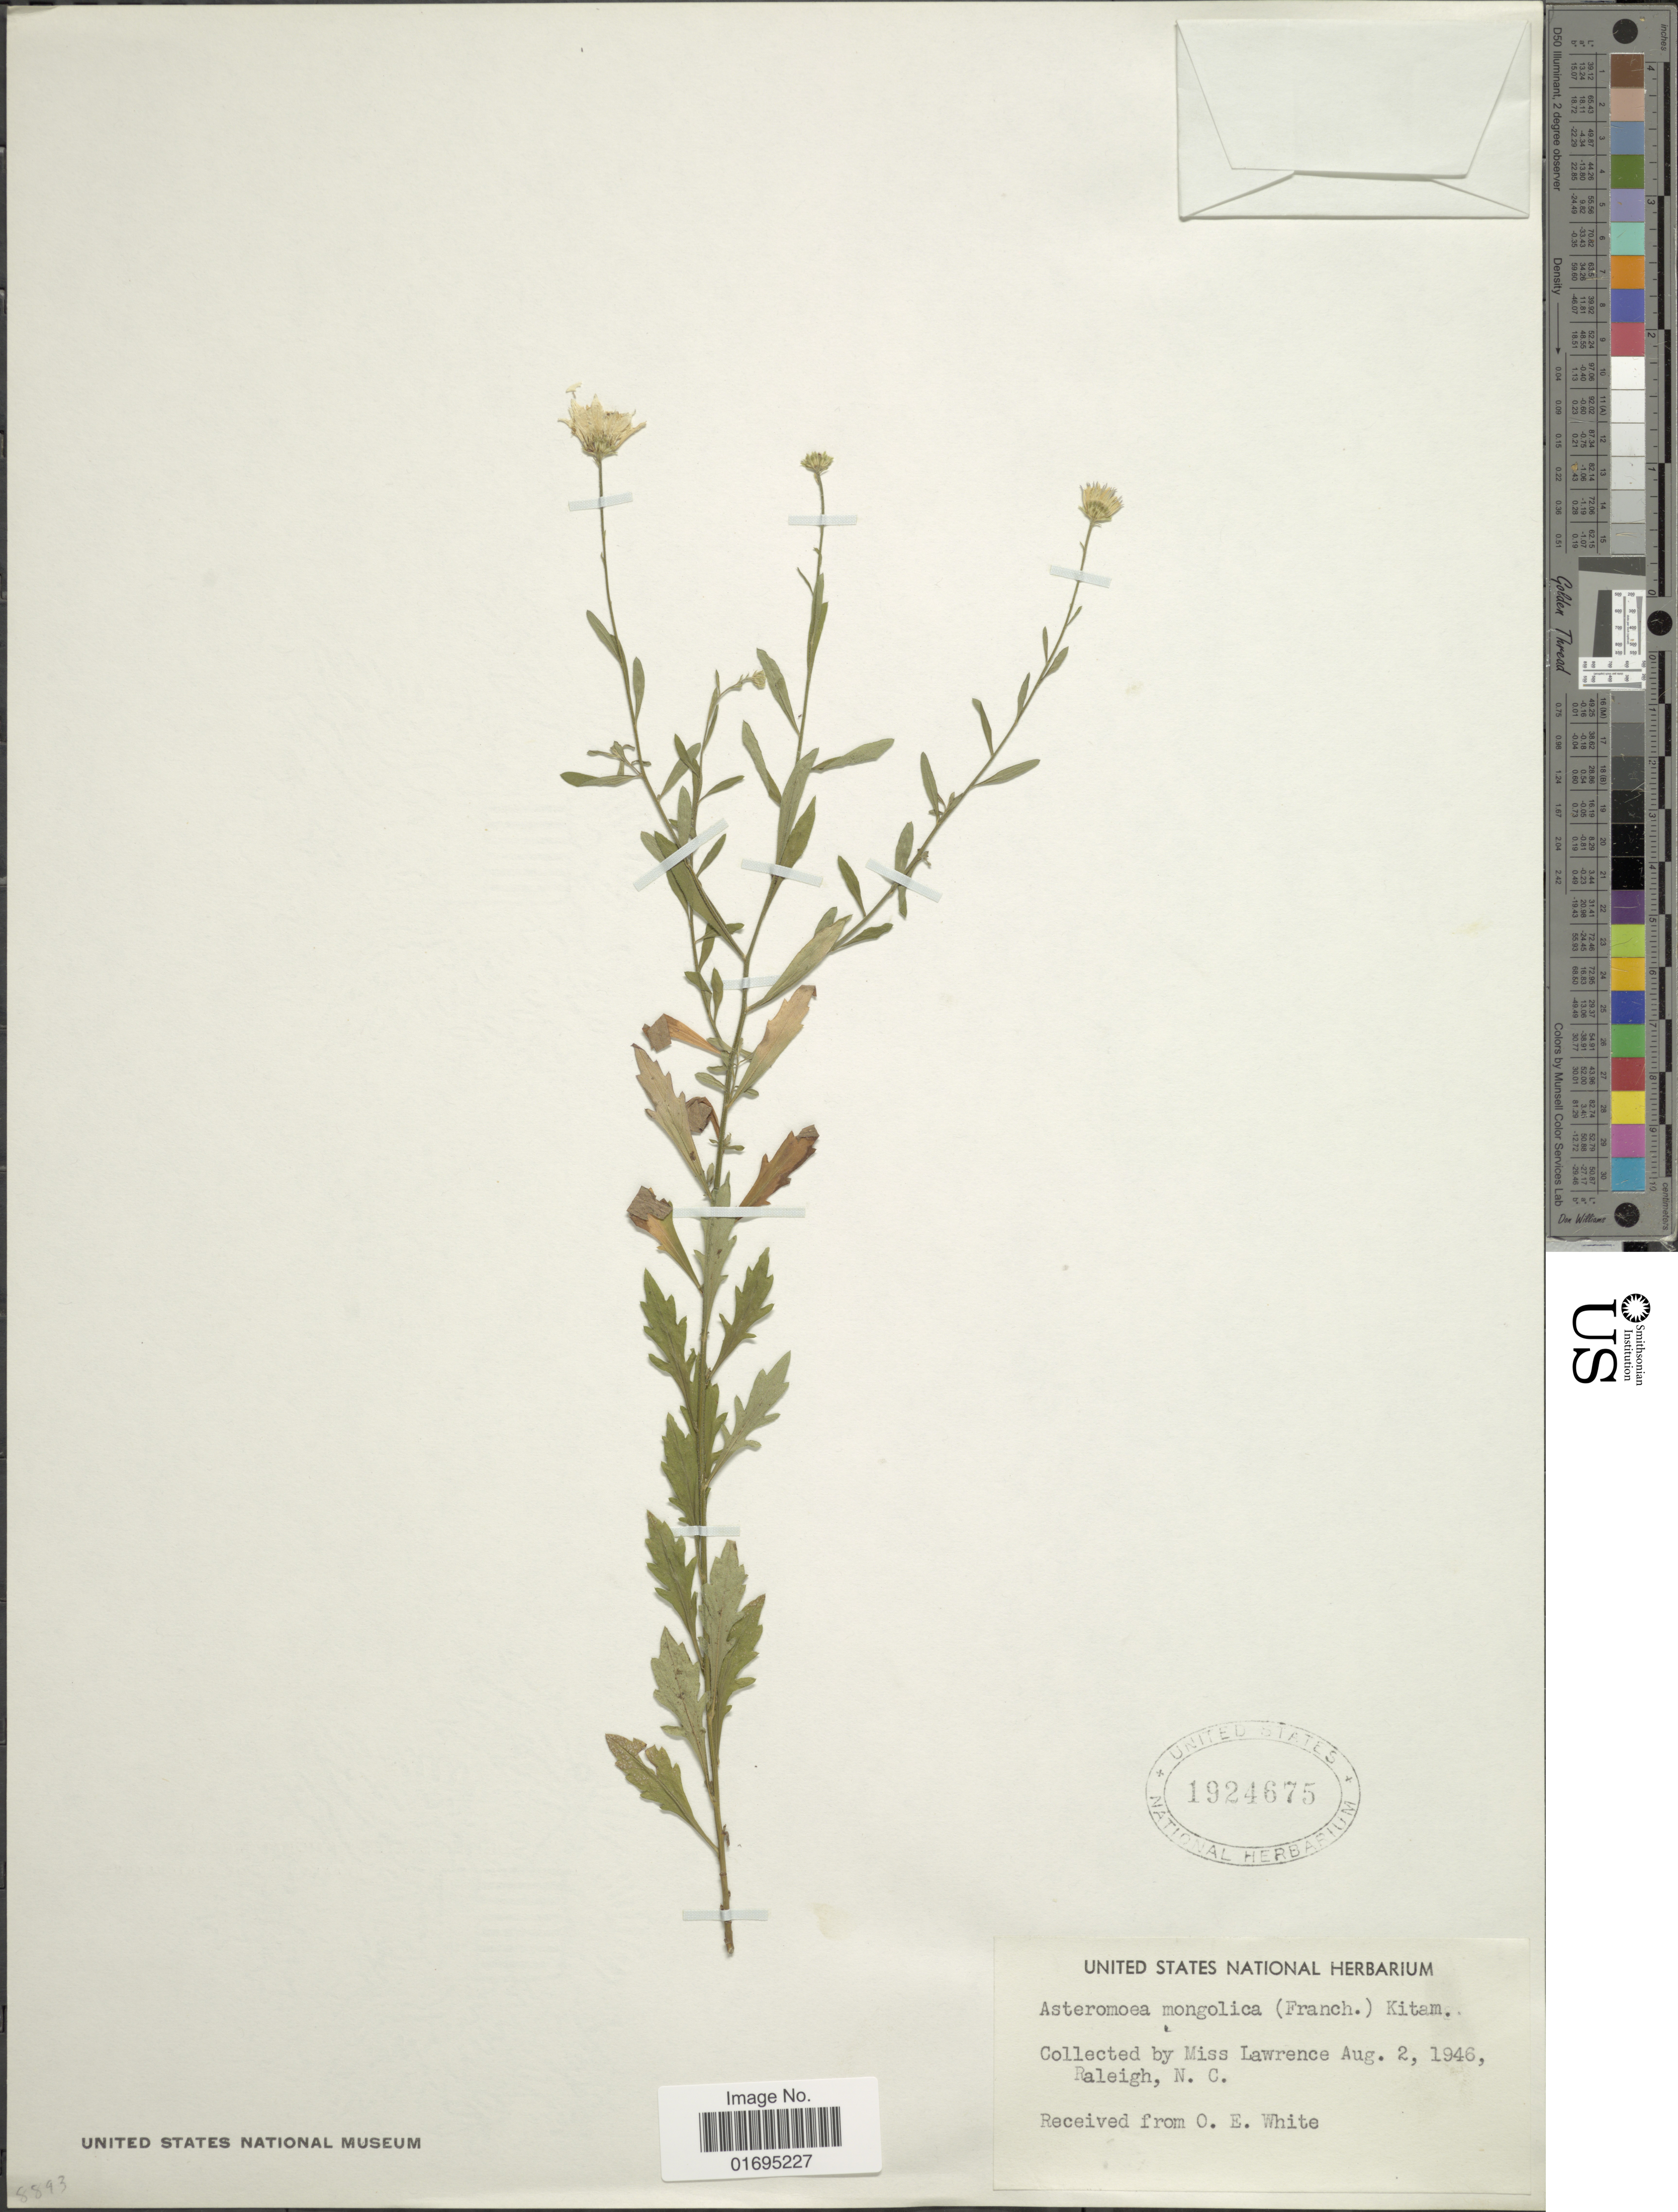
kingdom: Plantae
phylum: Tracheophyta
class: Magnoliopsida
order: Asterales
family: Asteraceae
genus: Asteromoea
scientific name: Asteromoea mongolica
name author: (Franch.) Kitam.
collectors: Lawrence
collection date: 1946-08-02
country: United States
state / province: North Carolina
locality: Raleigh, N. C.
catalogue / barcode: US 1924675